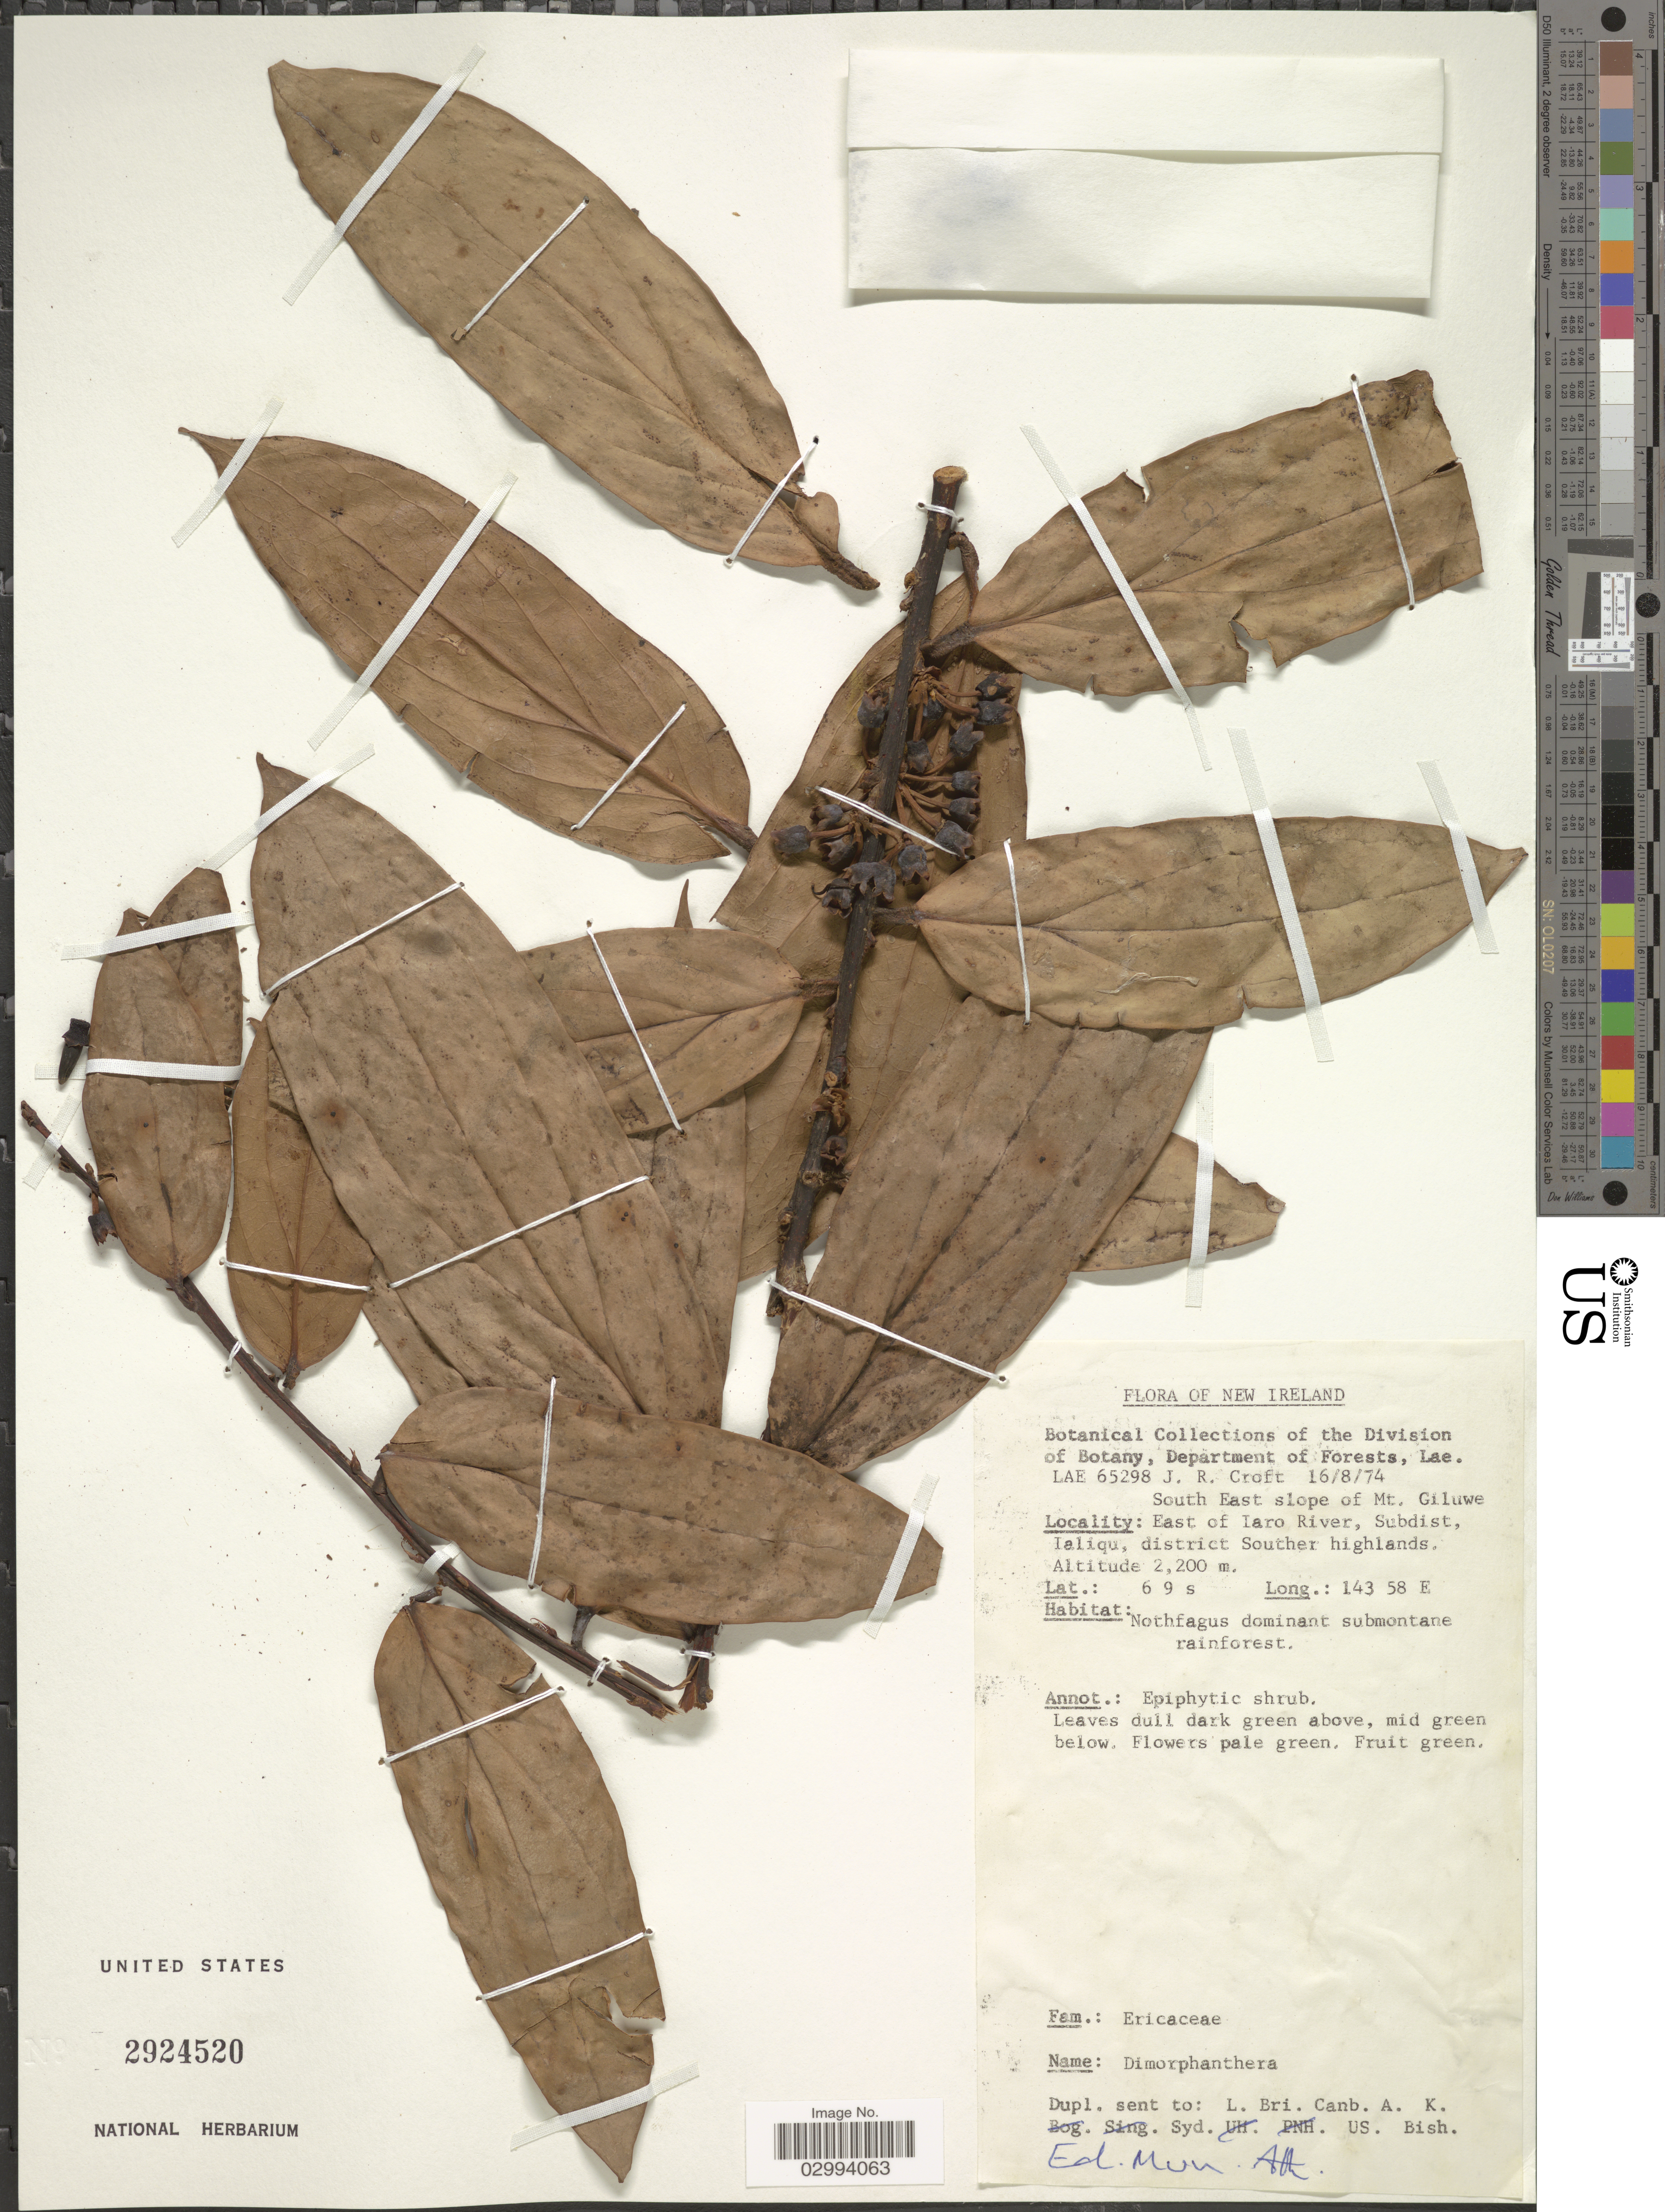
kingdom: Plantae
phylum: Tracheophyta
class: Magnoliopsida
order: Ericales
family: Ericaceae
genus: Dimorphanthera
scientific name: Dimorphanthera sp.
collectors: J. R. Croft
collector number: LAE65298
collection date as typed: Transcribed d/m/y: 16/8/74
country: Papua New Guinea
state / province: New Ireland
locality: South East slope of Mt. Giluwe, East of Iaro River, Subdist, Ialiqu, district Souther highlands.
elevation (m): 2200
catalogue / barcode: US 2924520